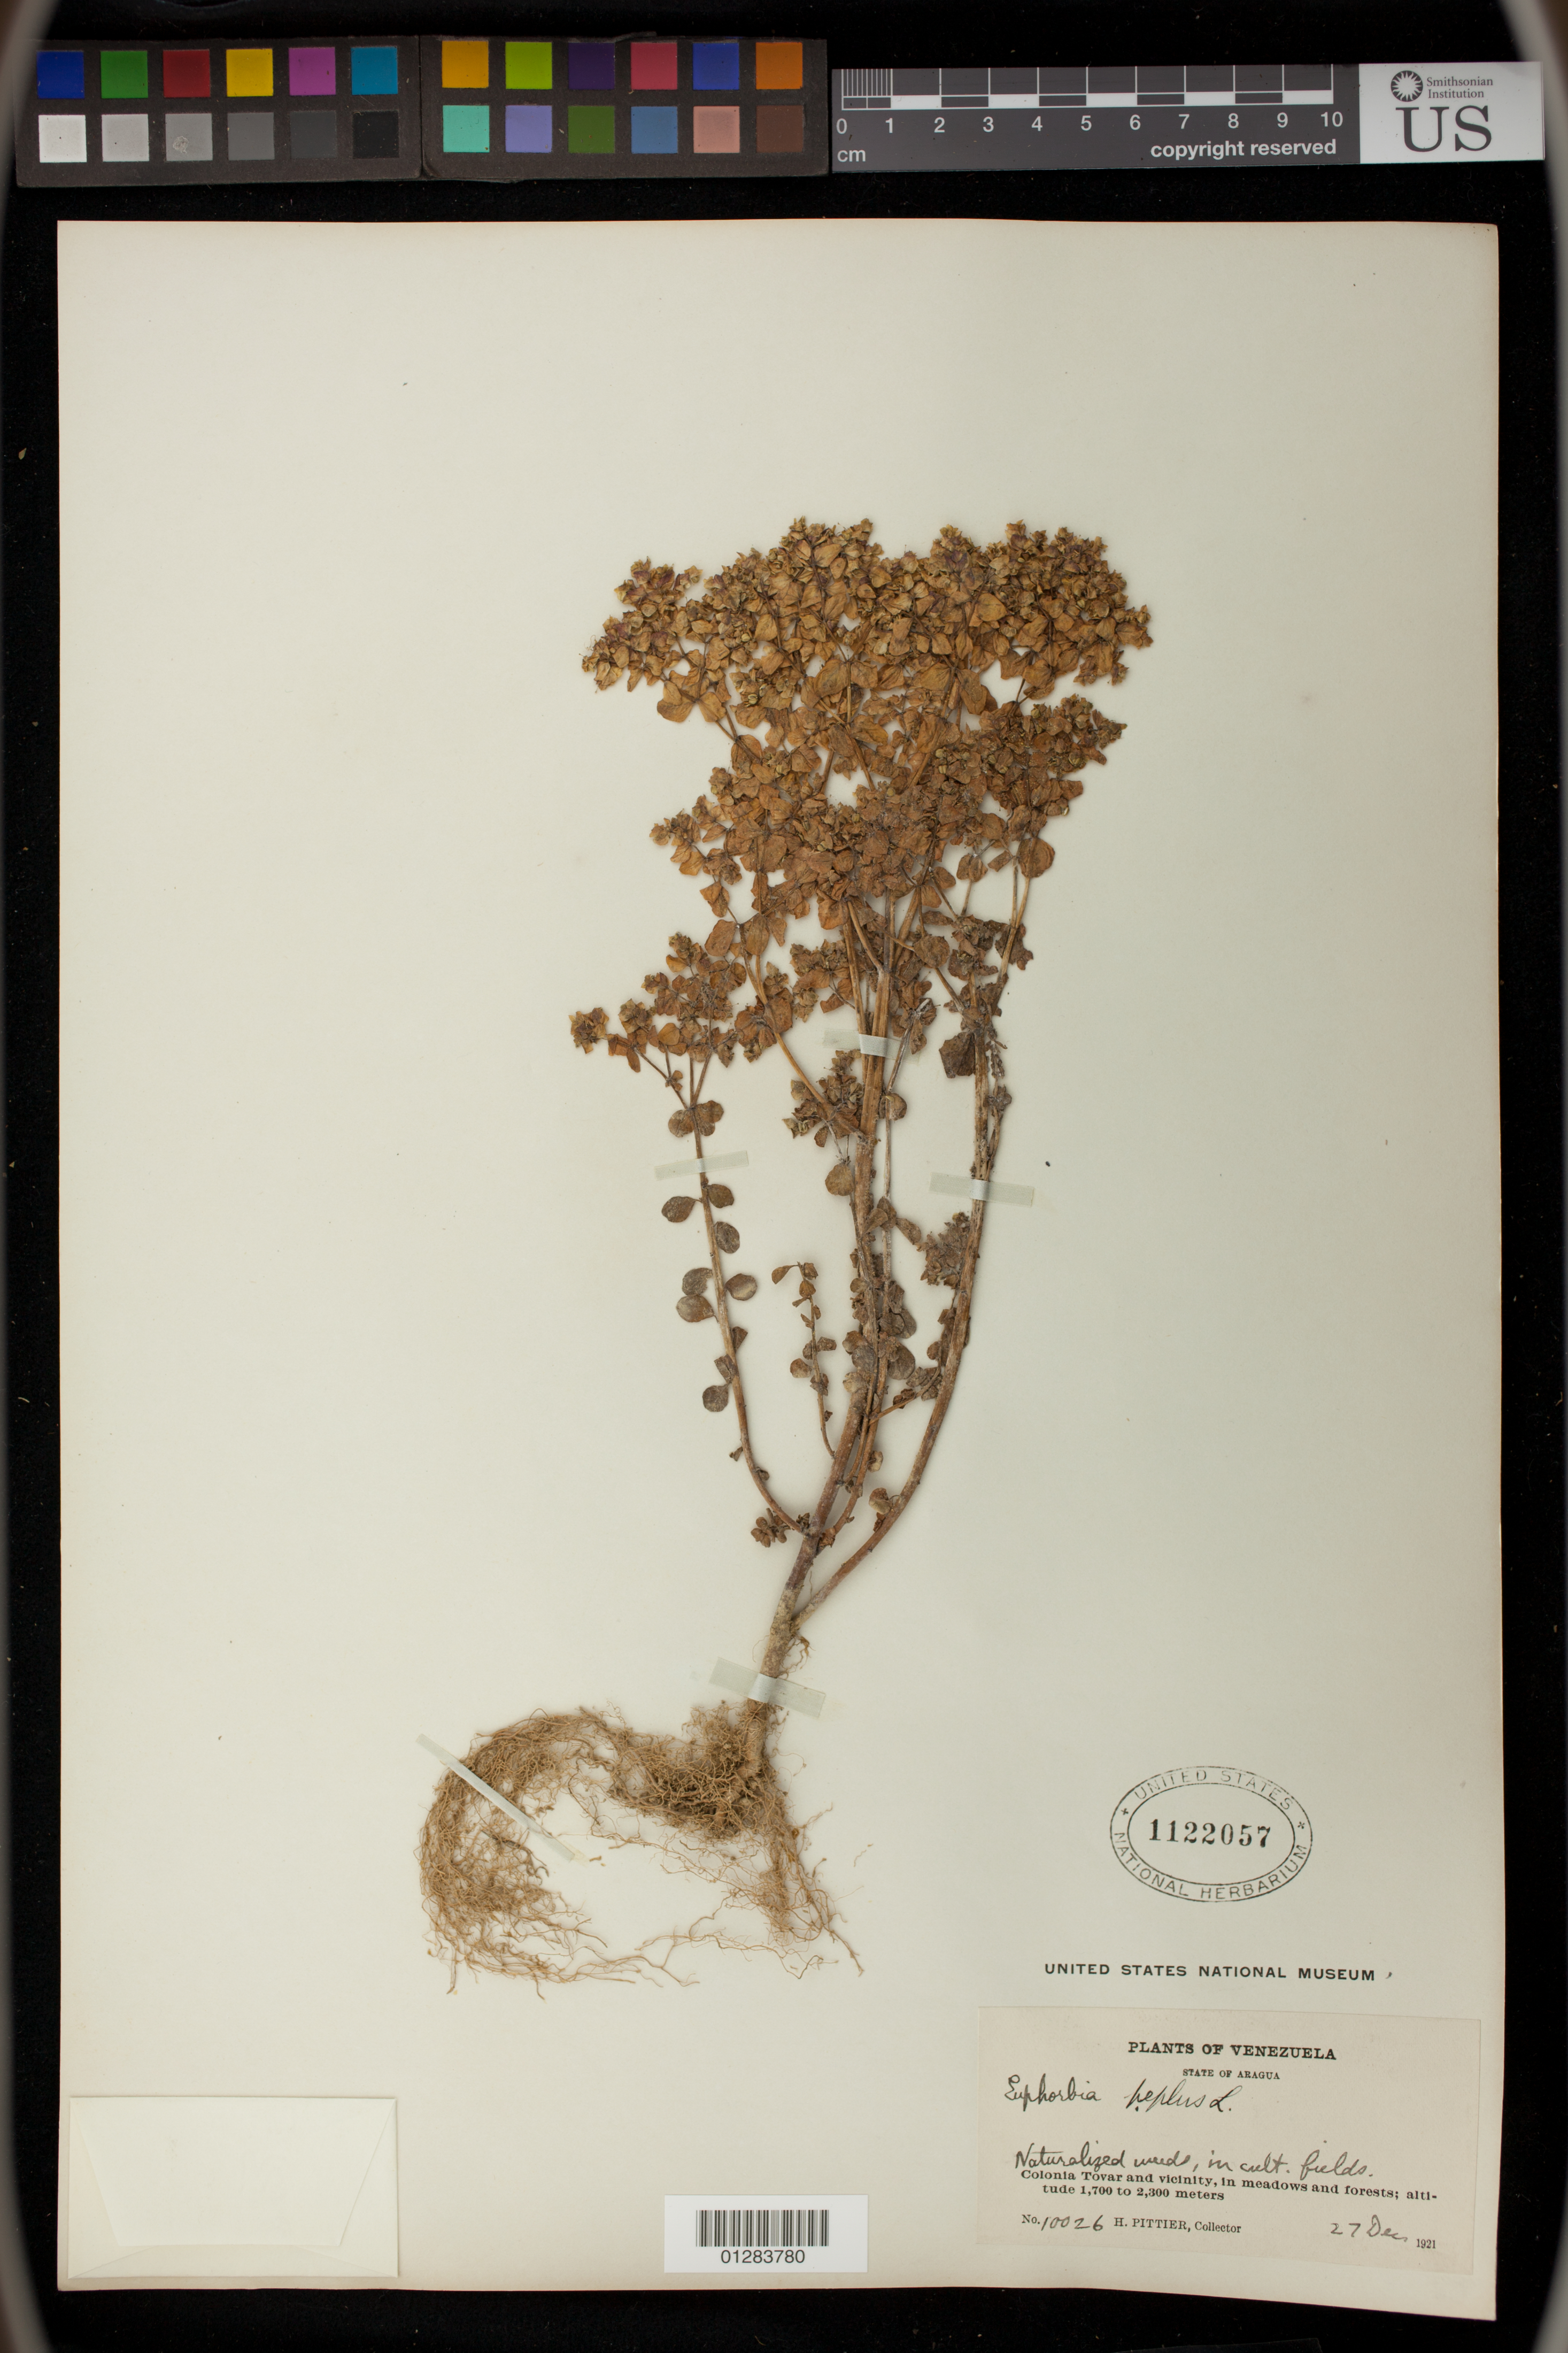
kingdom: Plantae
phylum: Tracheophyta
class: Magnoliopsida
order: Malpighiales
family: Euphorbiaceae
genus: Euphorbia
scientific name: Euphorbia peplus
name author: L.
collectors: H. F. Pittier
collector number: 10026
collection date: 1921-12-27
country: Venezuela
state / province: Aragua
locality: Colonia Tovar and vicinity, in meadows and forests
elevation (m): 1700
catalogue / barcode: US 1122057